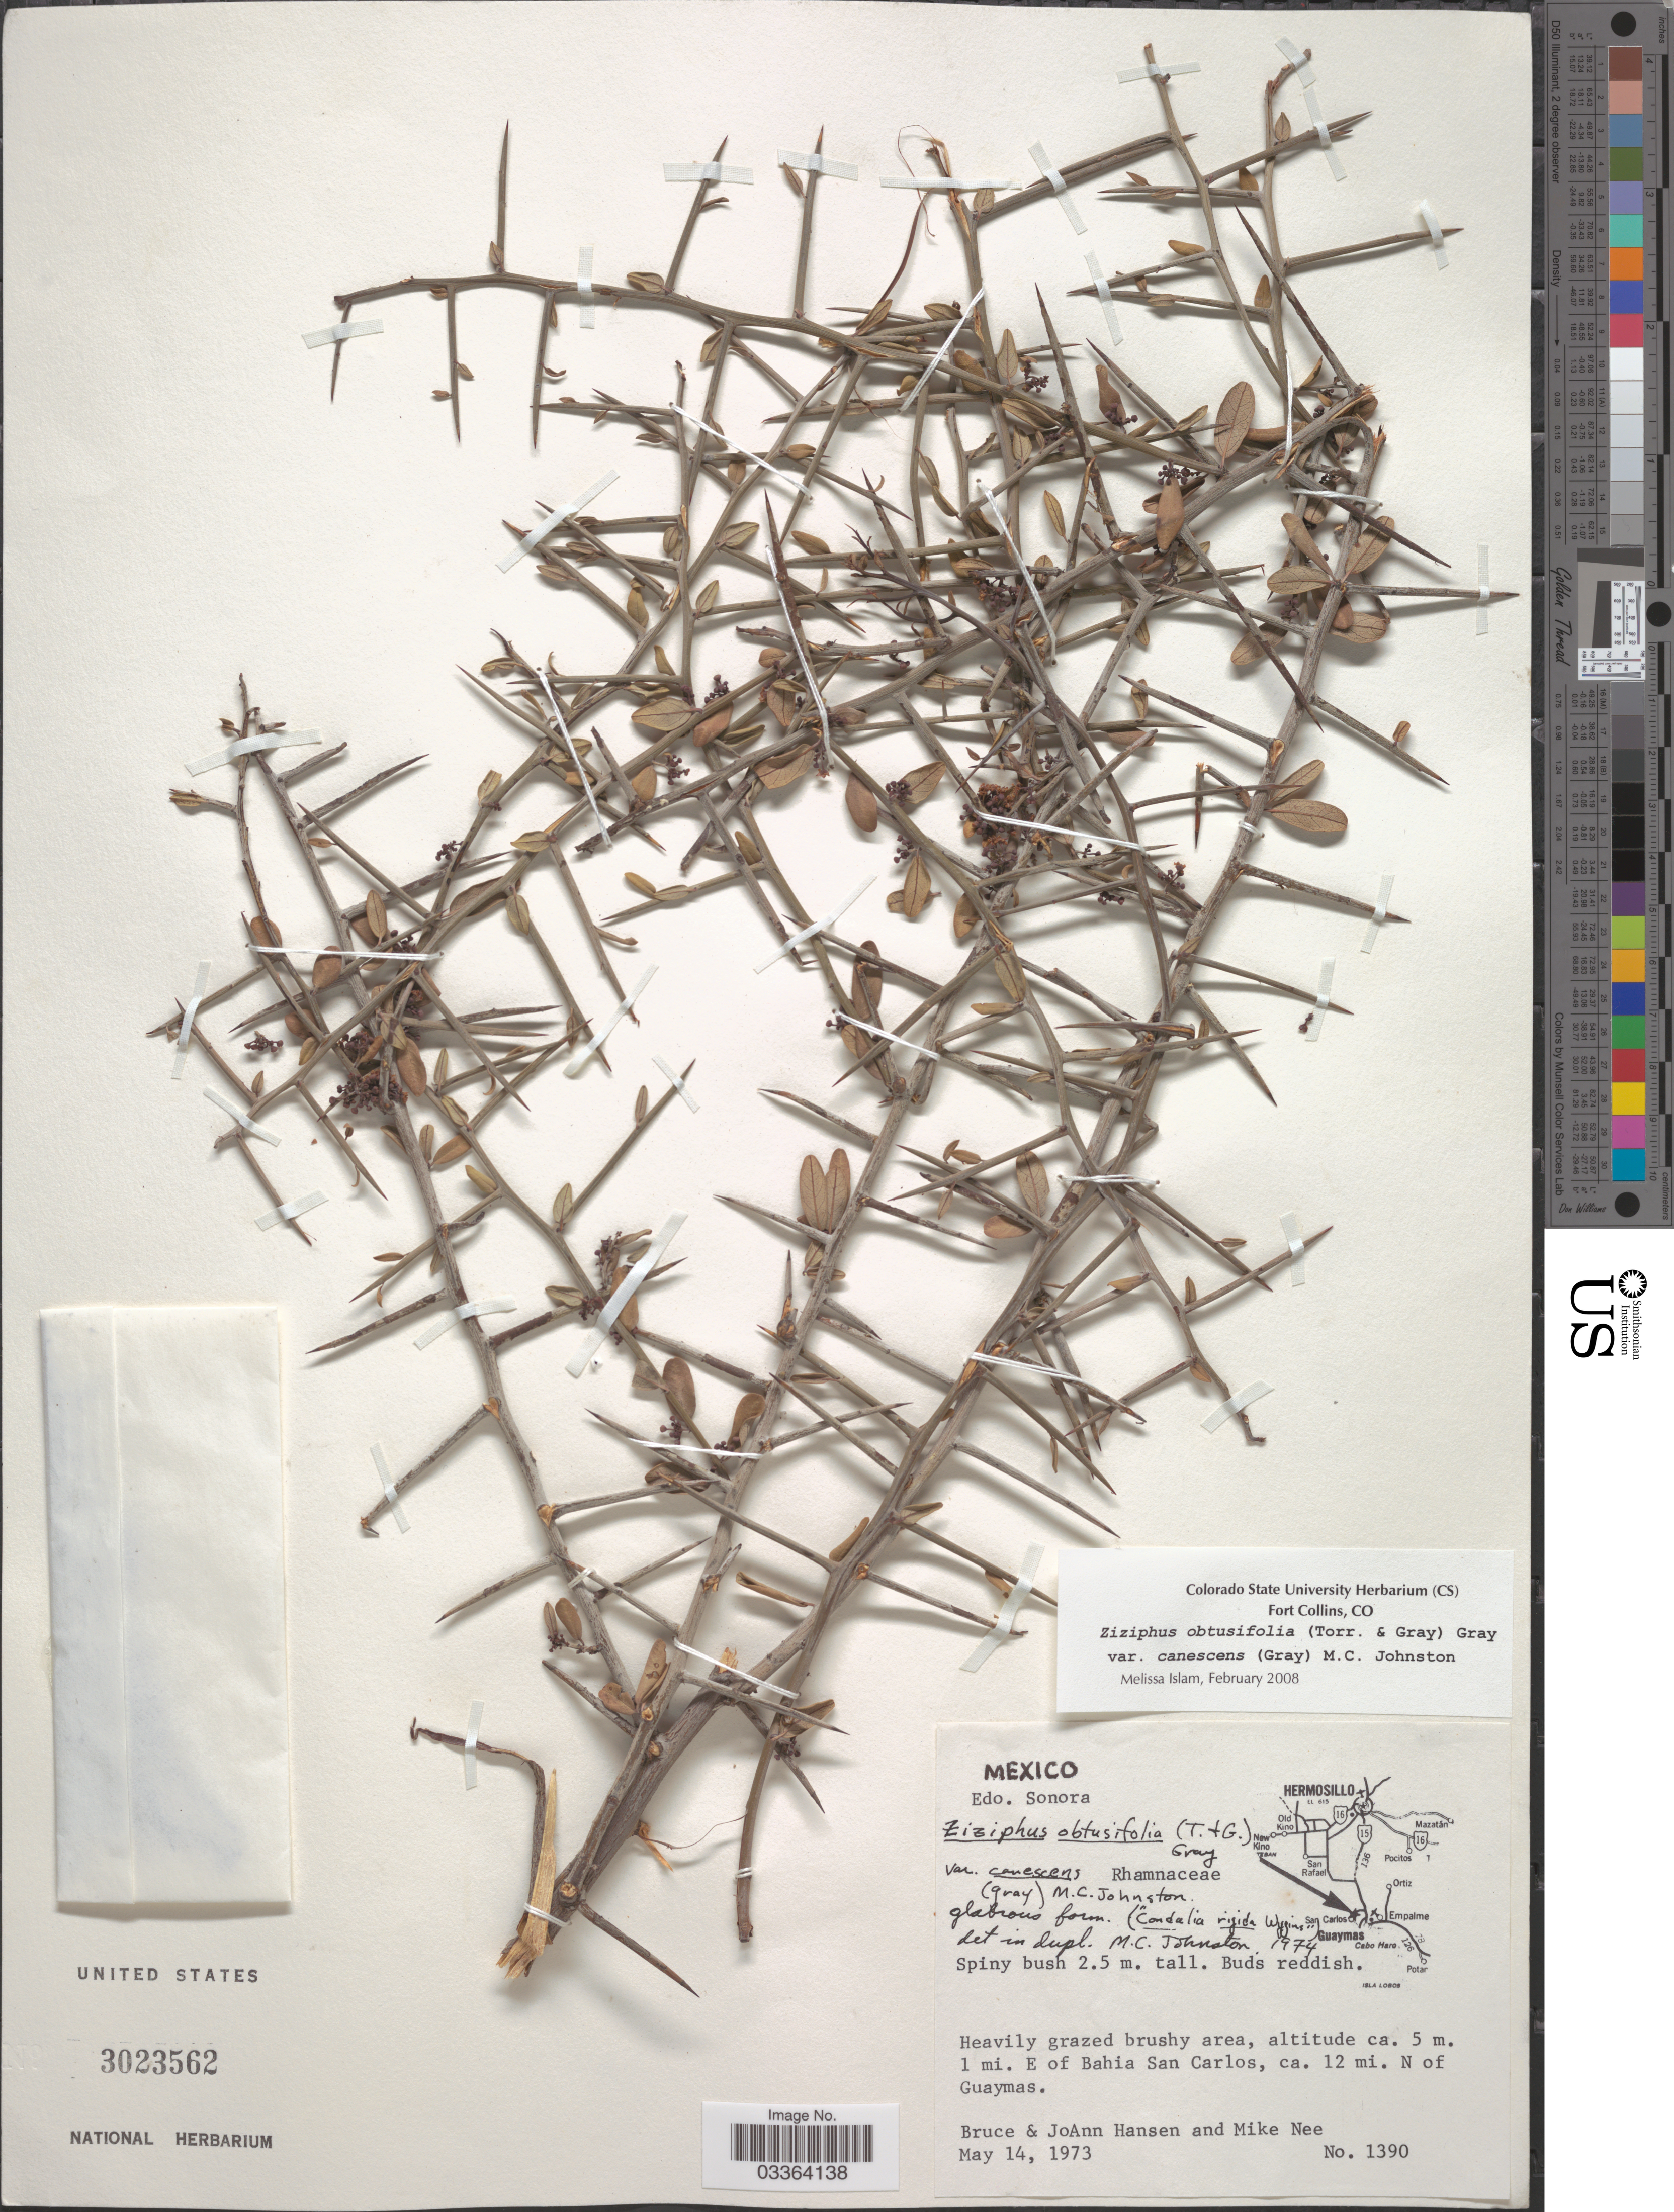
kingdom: Plantae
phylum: Tracheophyta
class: Magnoliopsida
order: Rosales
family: Rhamnaceae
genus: Sarcomphalus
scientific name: Sarcomphalus obtusifolius var. canescens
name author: (A. Gray) Hauenschild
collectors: B. Hansen, J. Hansen & M. Nee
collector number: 1390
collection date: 1973-05-14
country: Mexico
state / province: Sonora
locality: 1 mi. E of Bahia San Carlos, ca. 12 mi. N of Guaymas.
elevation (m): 5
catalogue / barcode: US 3023562